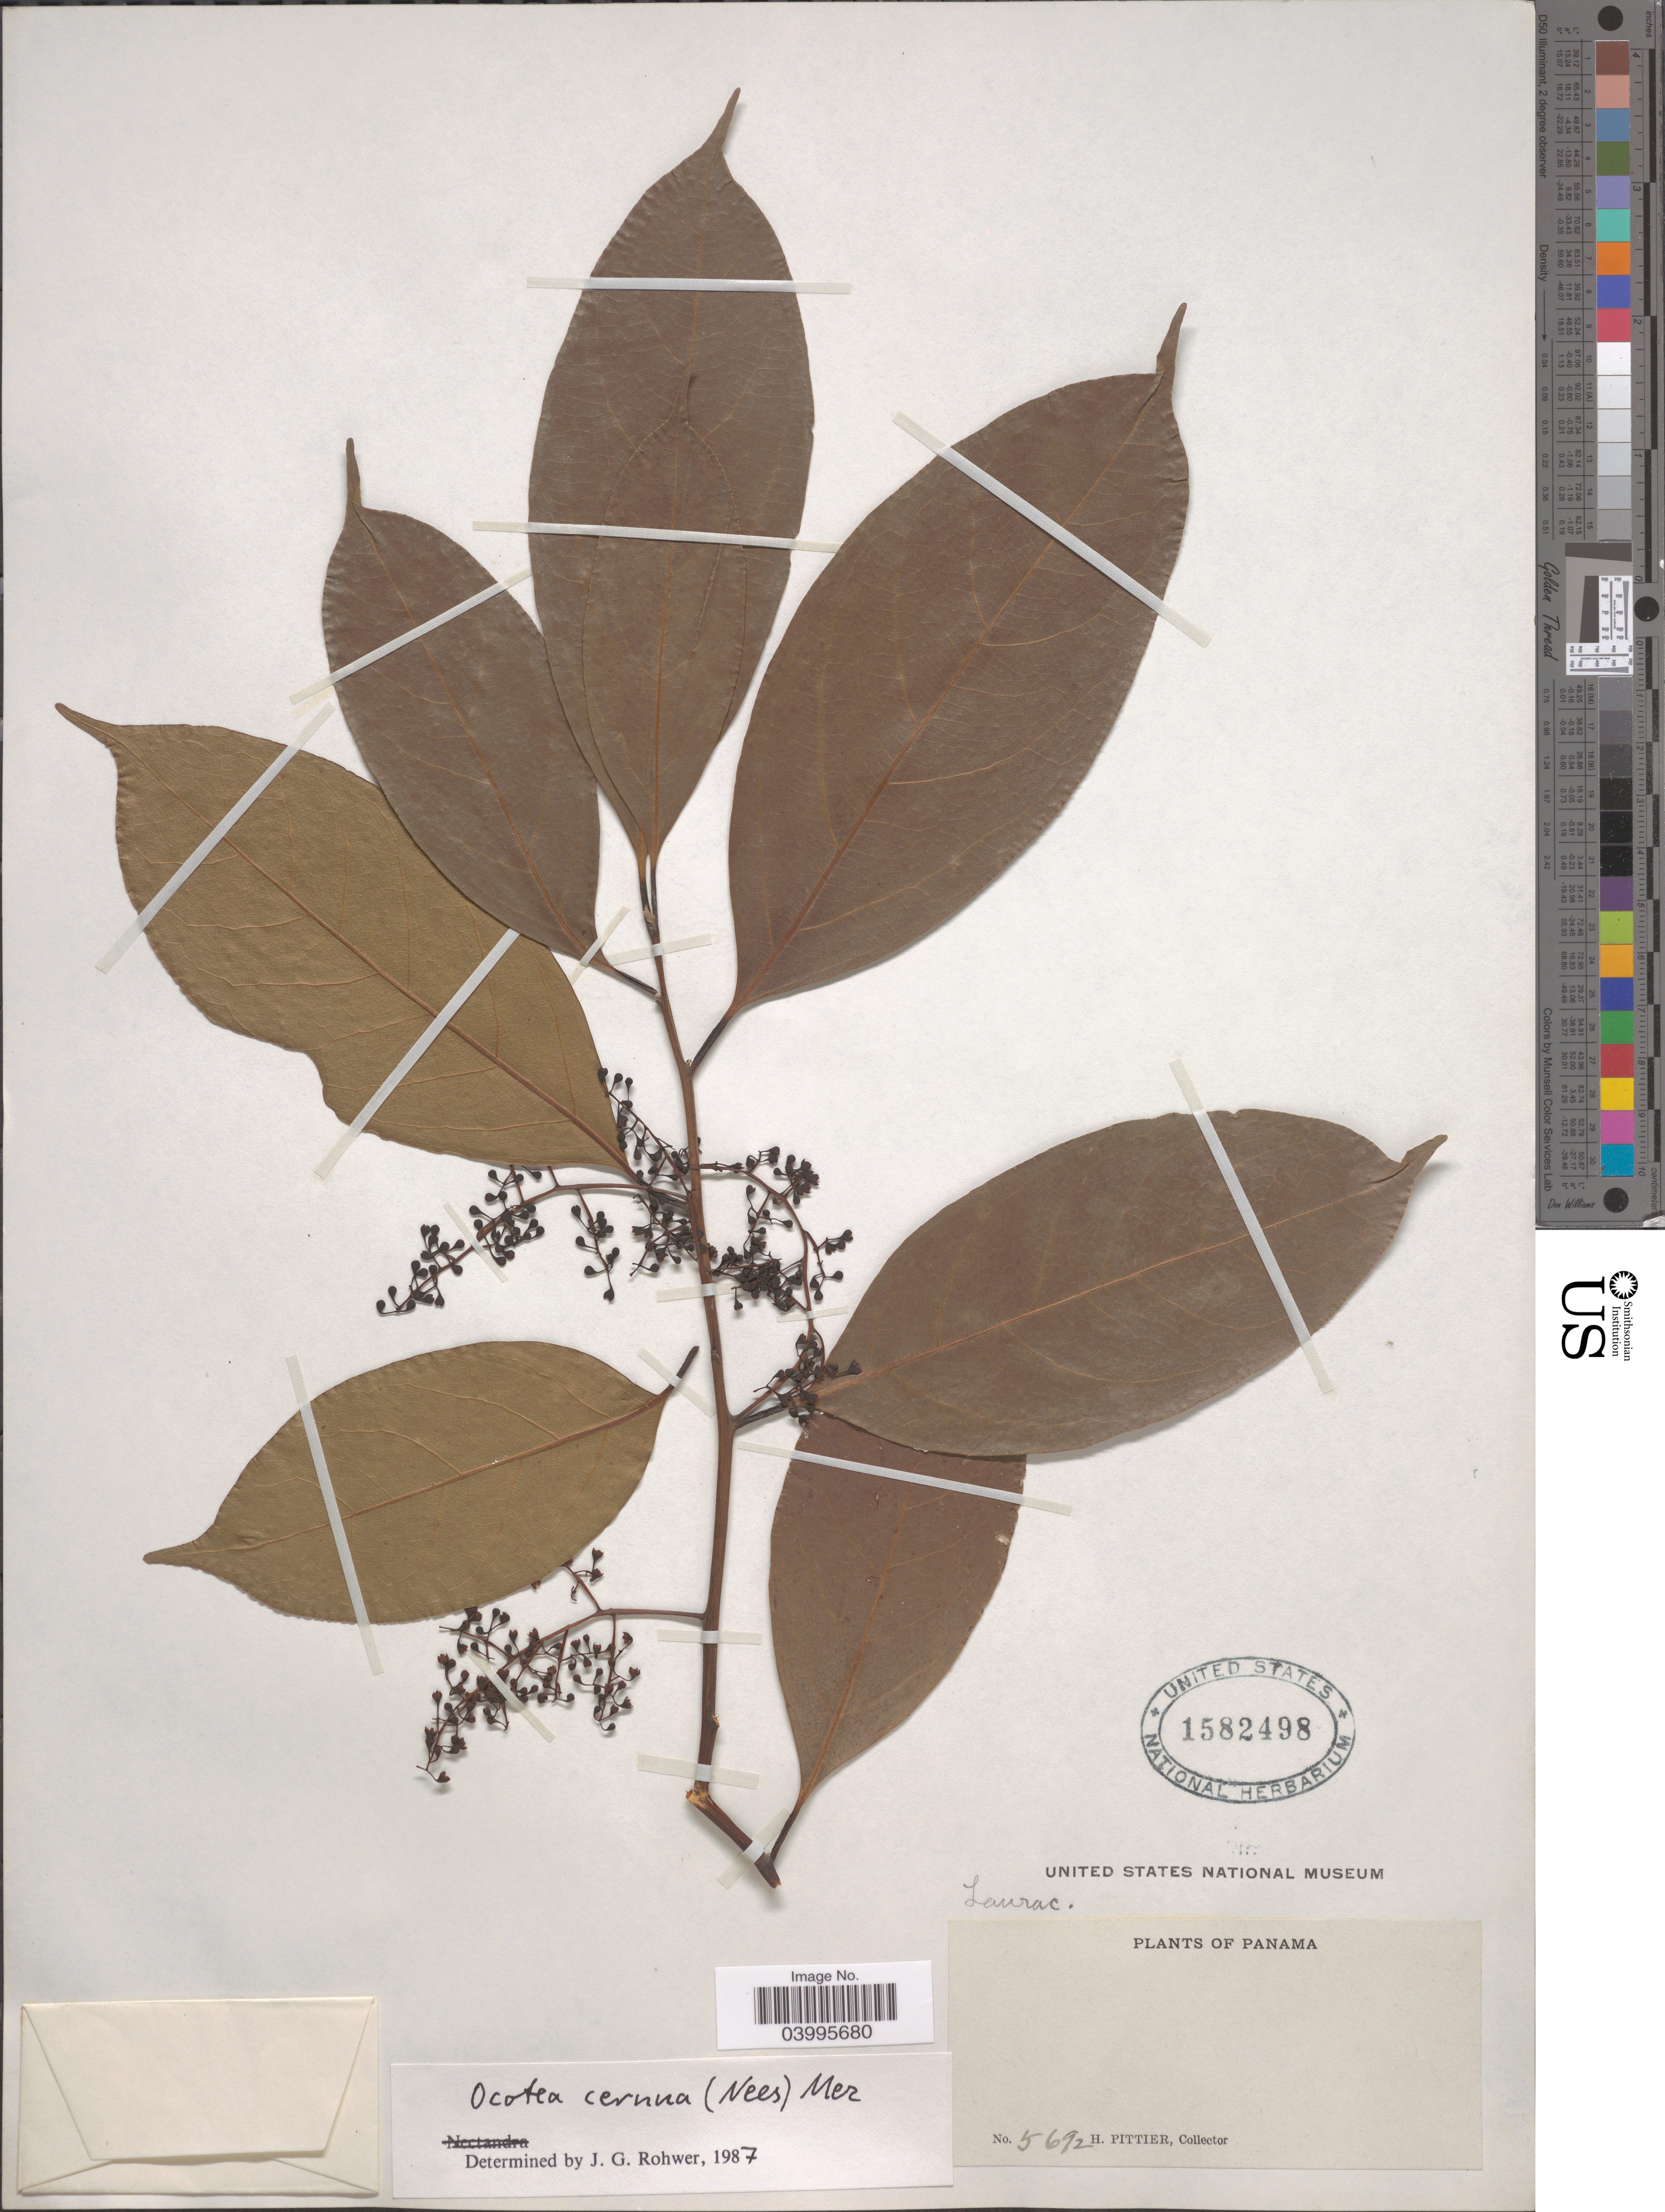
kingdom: Plantae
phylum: Tracheophyta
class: Magnoliopsida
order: Laurales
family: Lauraceae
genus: Ocotea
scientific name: Ocotea cernua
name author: (Nees) Mez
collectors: H. F. Pittier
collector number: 5692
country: Panama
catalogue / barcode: US 1582498